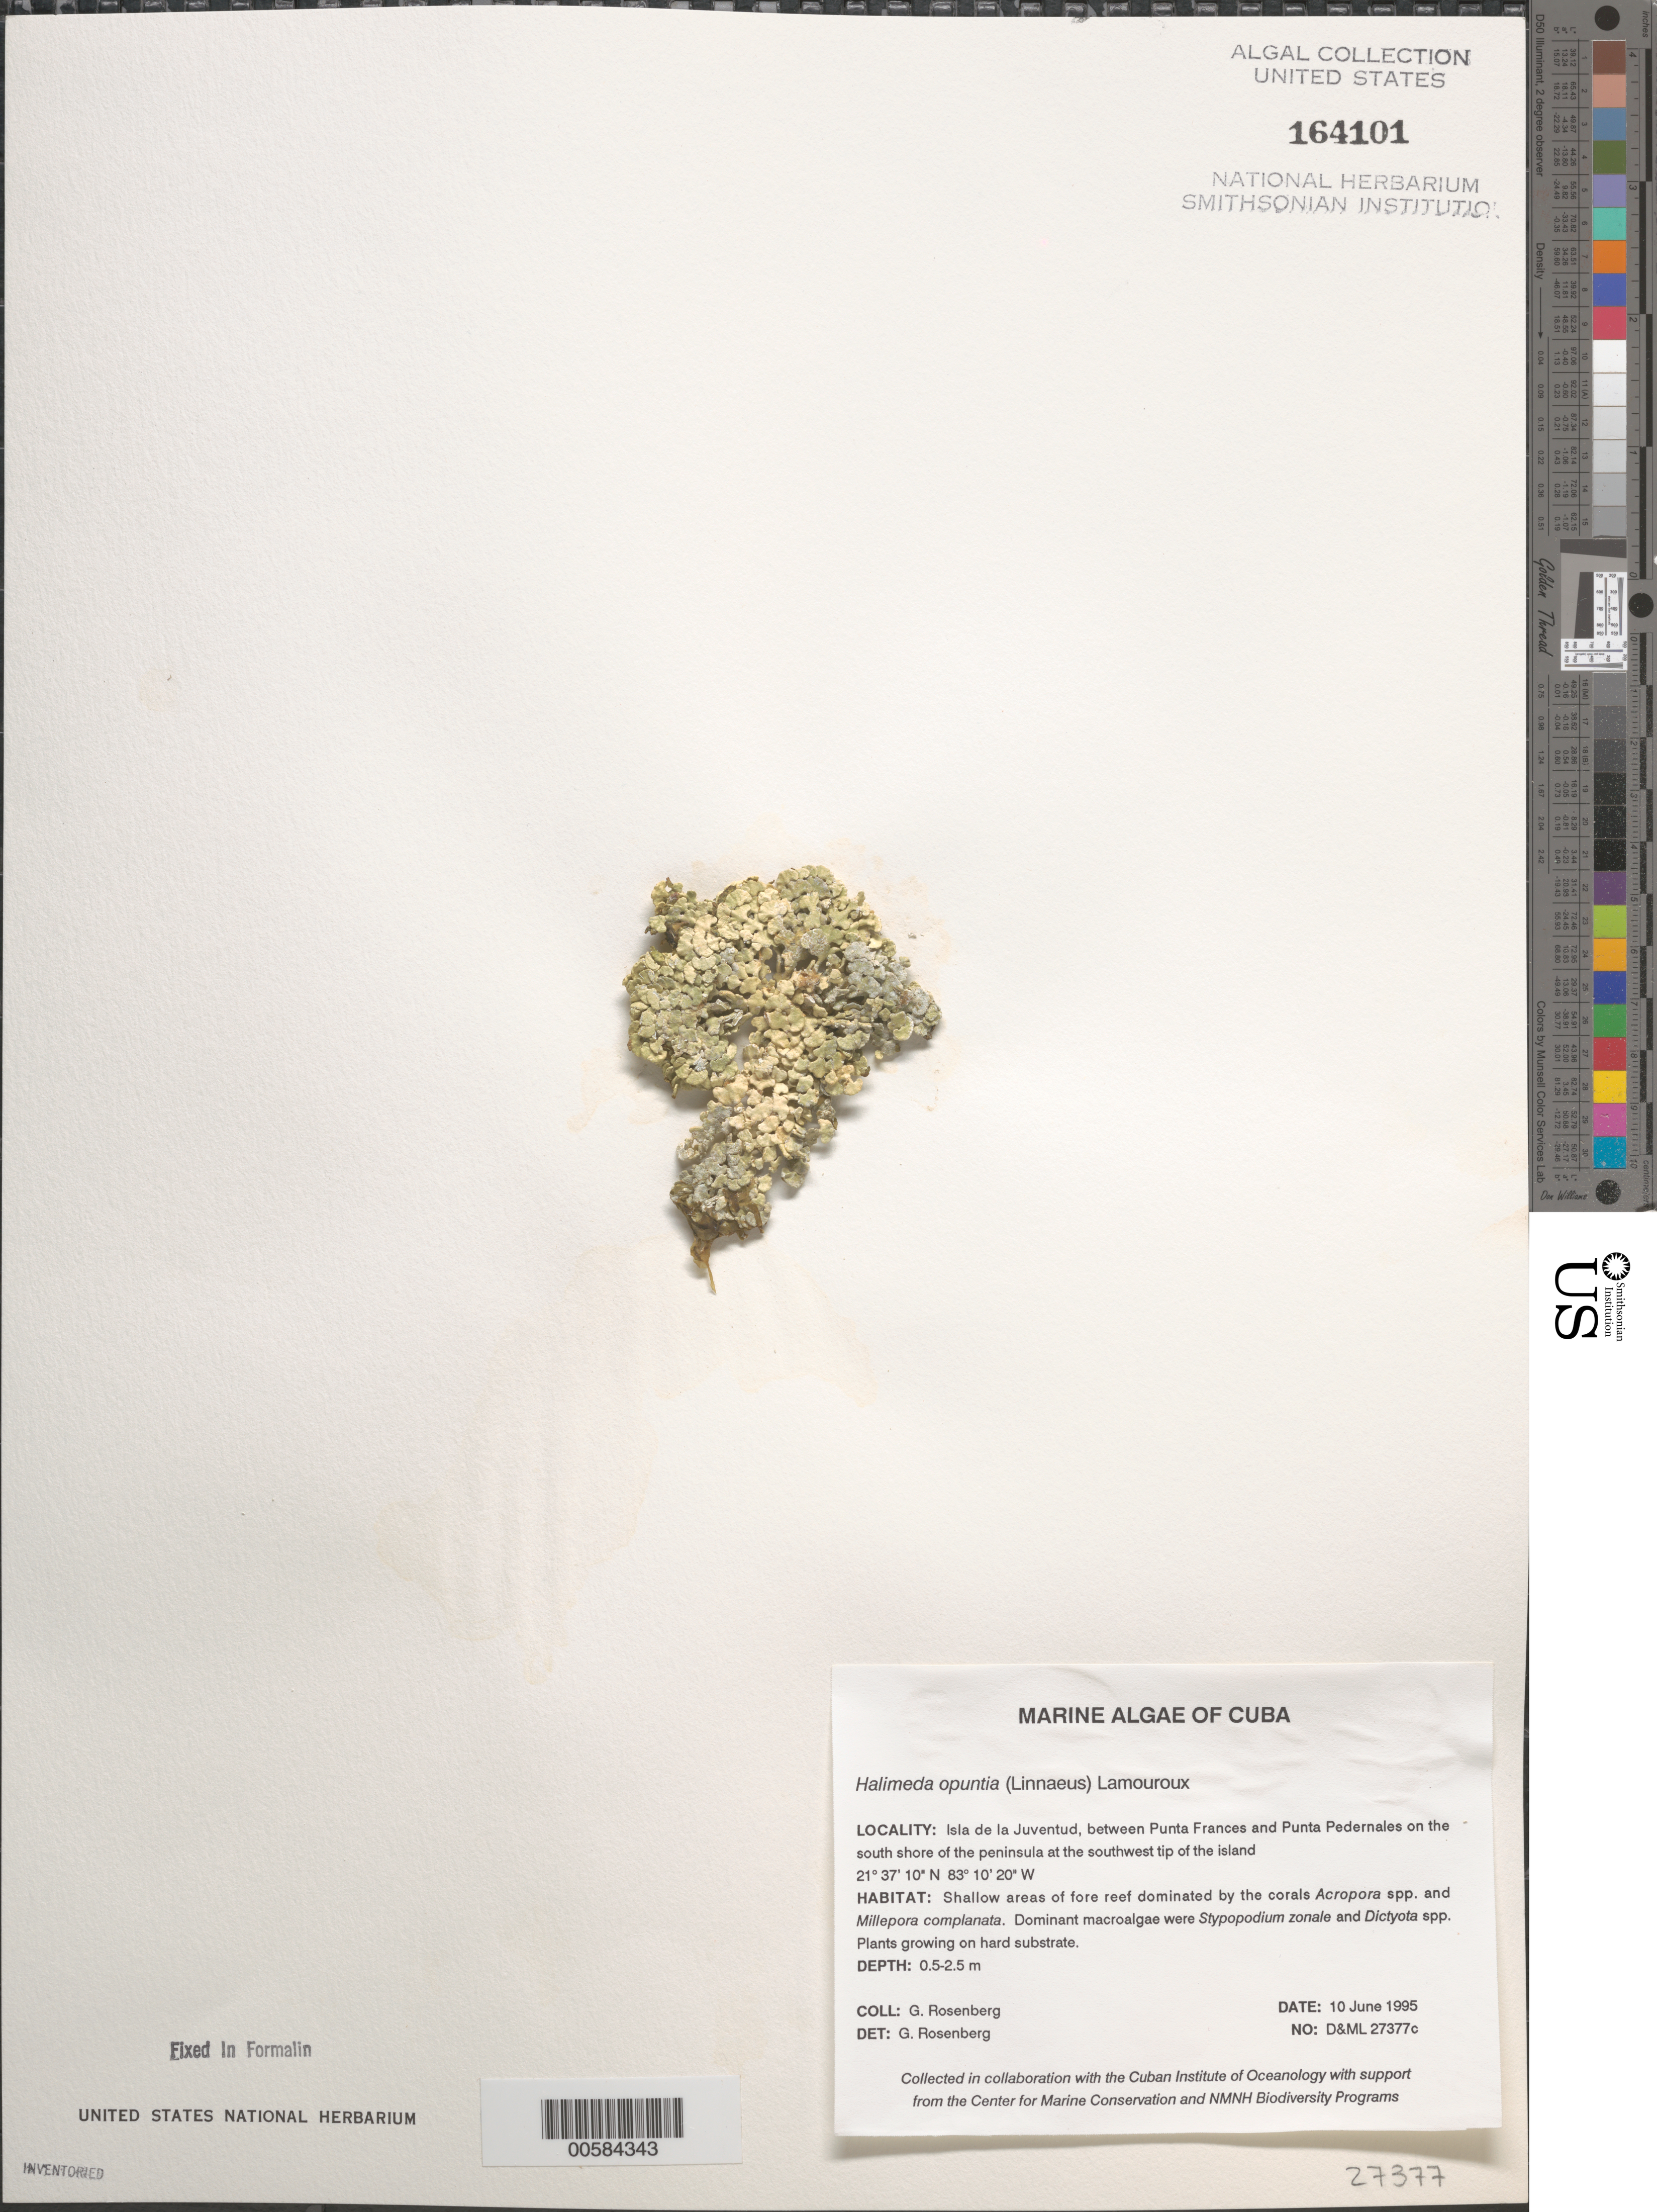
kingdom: Plantae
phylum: Chlorophyta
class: Ulvophyceae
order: Bryopsidales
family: Halimedaceae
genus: Halimeda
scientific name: Halimeda opuntia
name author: (L.) J.V.Lamouroux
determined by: Rosenberg, G.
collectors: G. Rosenberg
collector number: D&ML 27377c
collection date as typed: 10 Jun 1995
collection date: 1995-06-10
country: Cuba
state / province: Isla de La Juventud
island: Isla de la Juventud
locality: Between Punta Frances and Punta Pedernales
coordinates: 21 37' 10" N, 83 10' 20" W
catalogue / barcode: US 164101